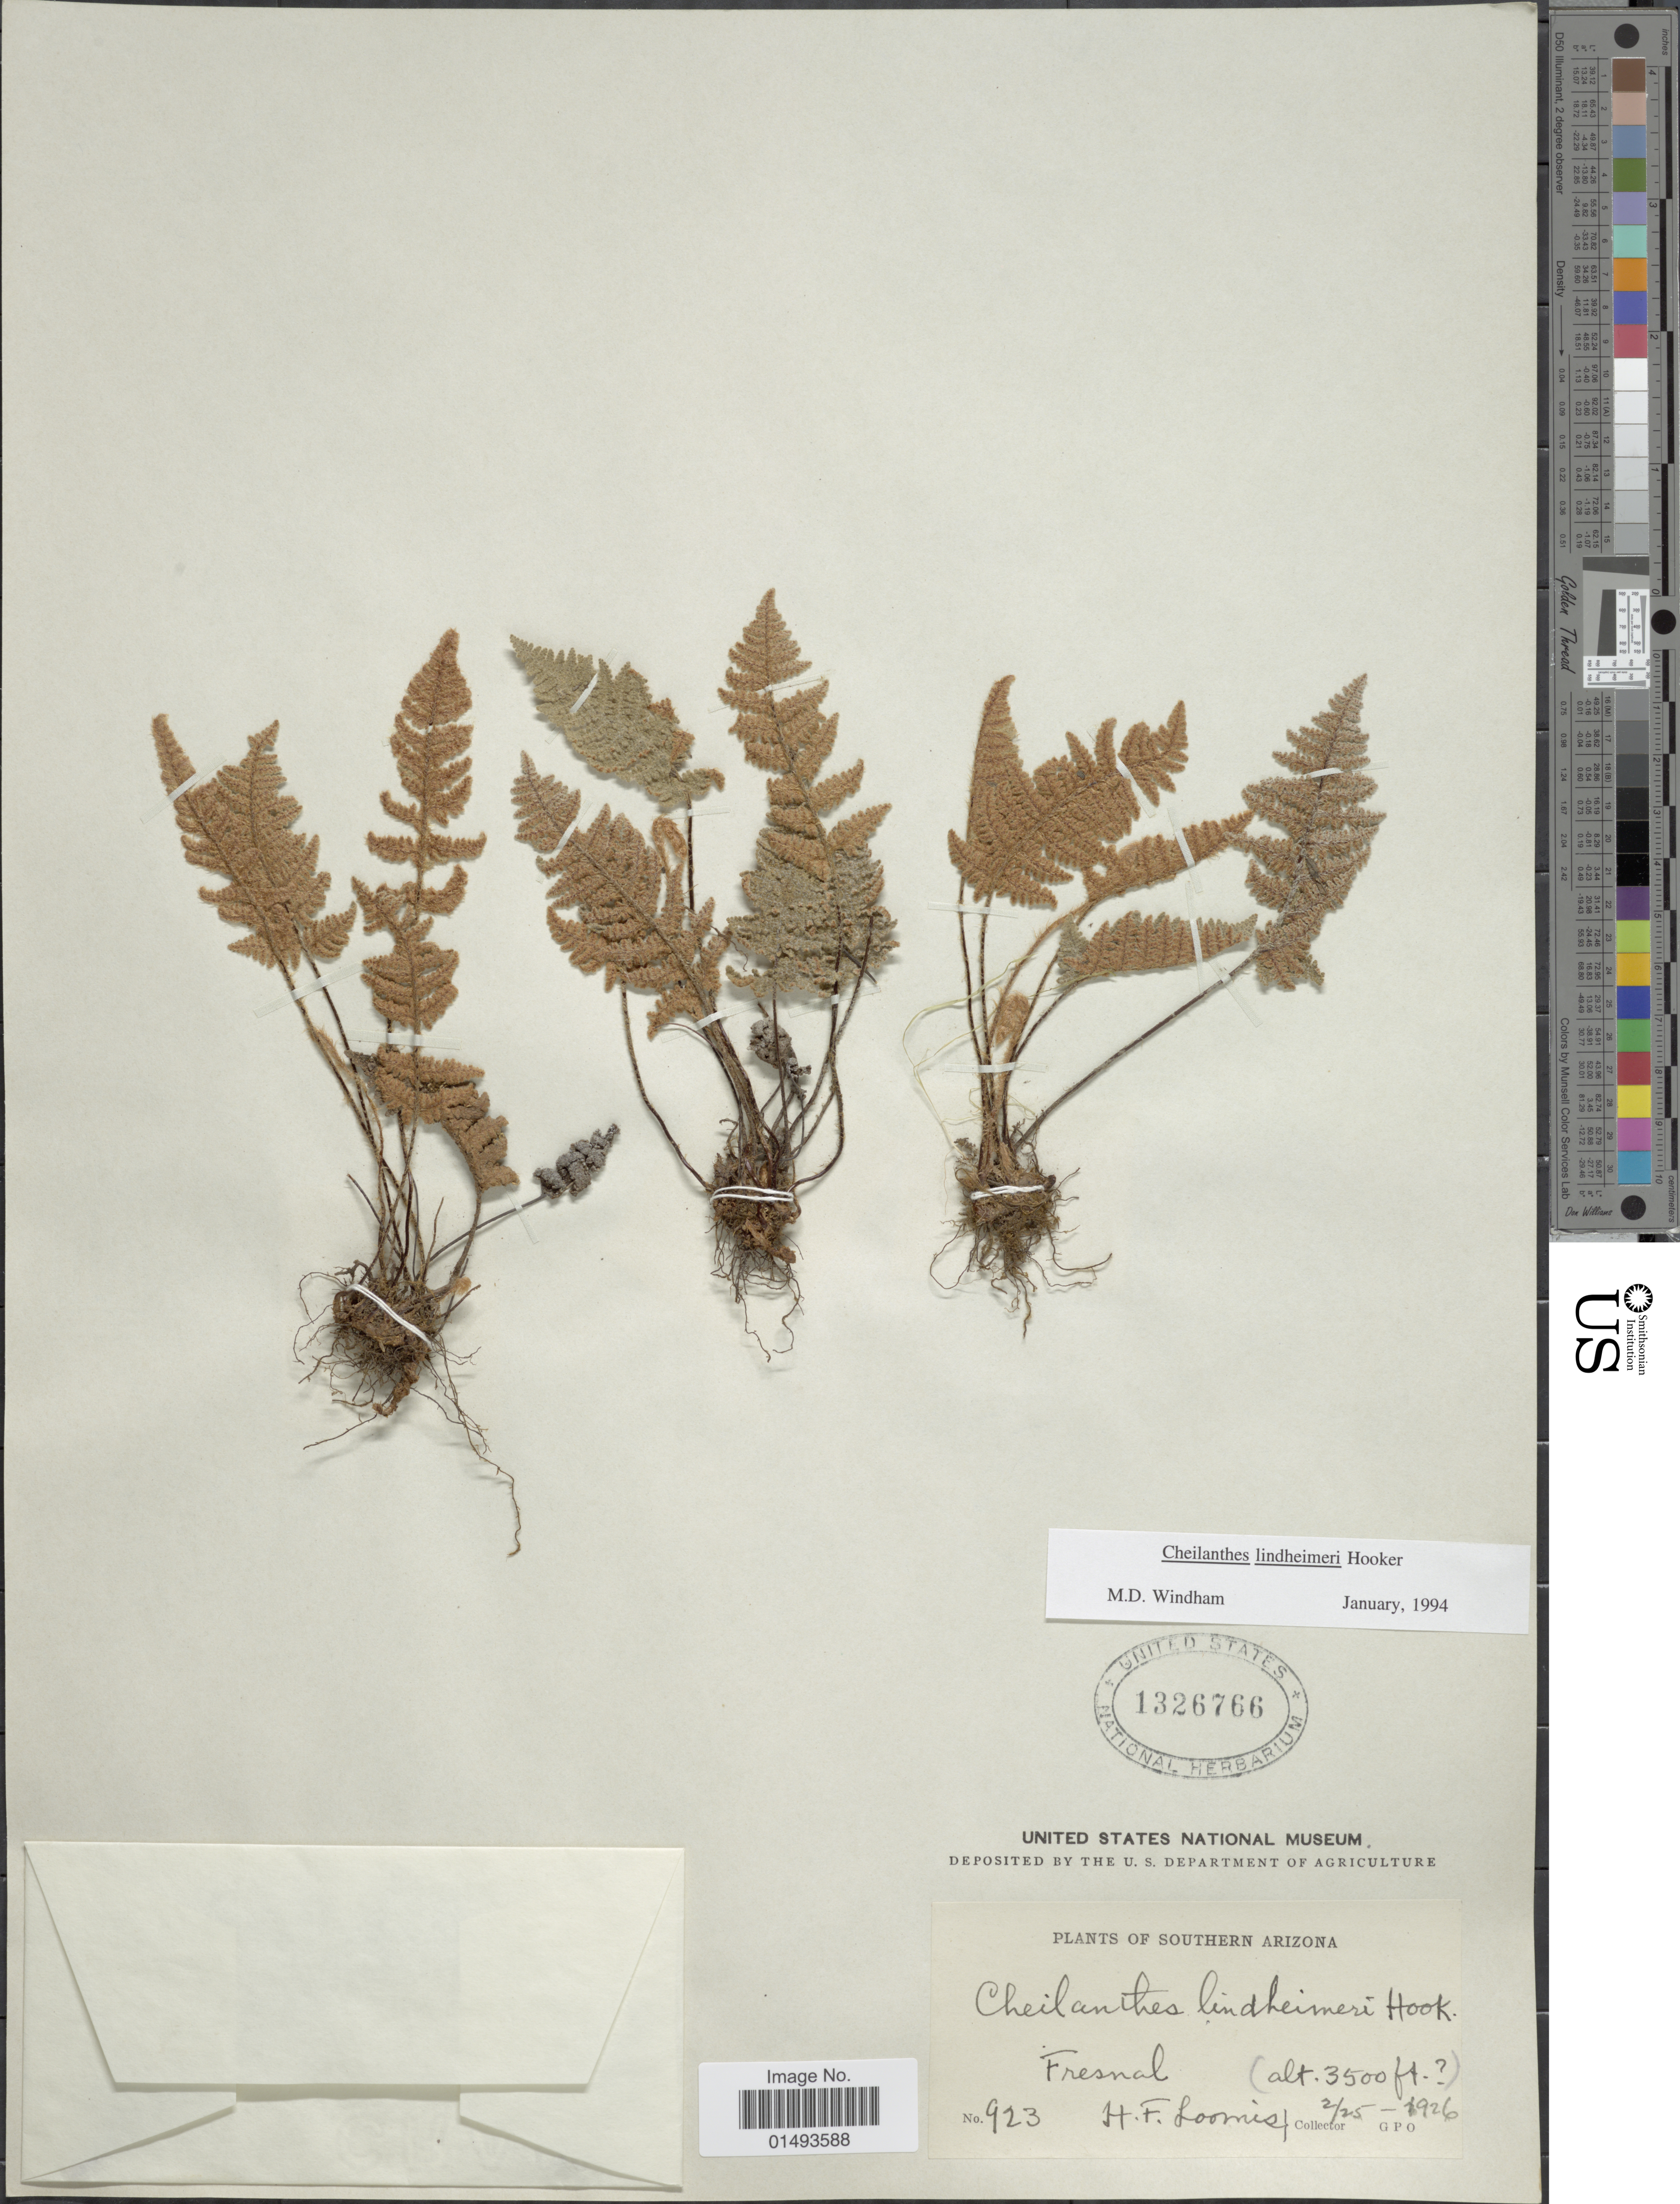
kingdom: Plantae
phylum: Tracheophyta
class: Polypodiopsida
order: Polypodiales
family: Pteridaceae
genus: Myriopteris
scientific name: Myriopteris lindheimeri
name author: (Hook.) J. Sm.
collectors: H. F. Loomis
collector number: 923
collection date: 1926-02-25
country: United States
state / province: Arizona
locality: Plants of Southern Arizona, Fresnal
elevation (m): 1067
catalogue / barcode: US 1326766